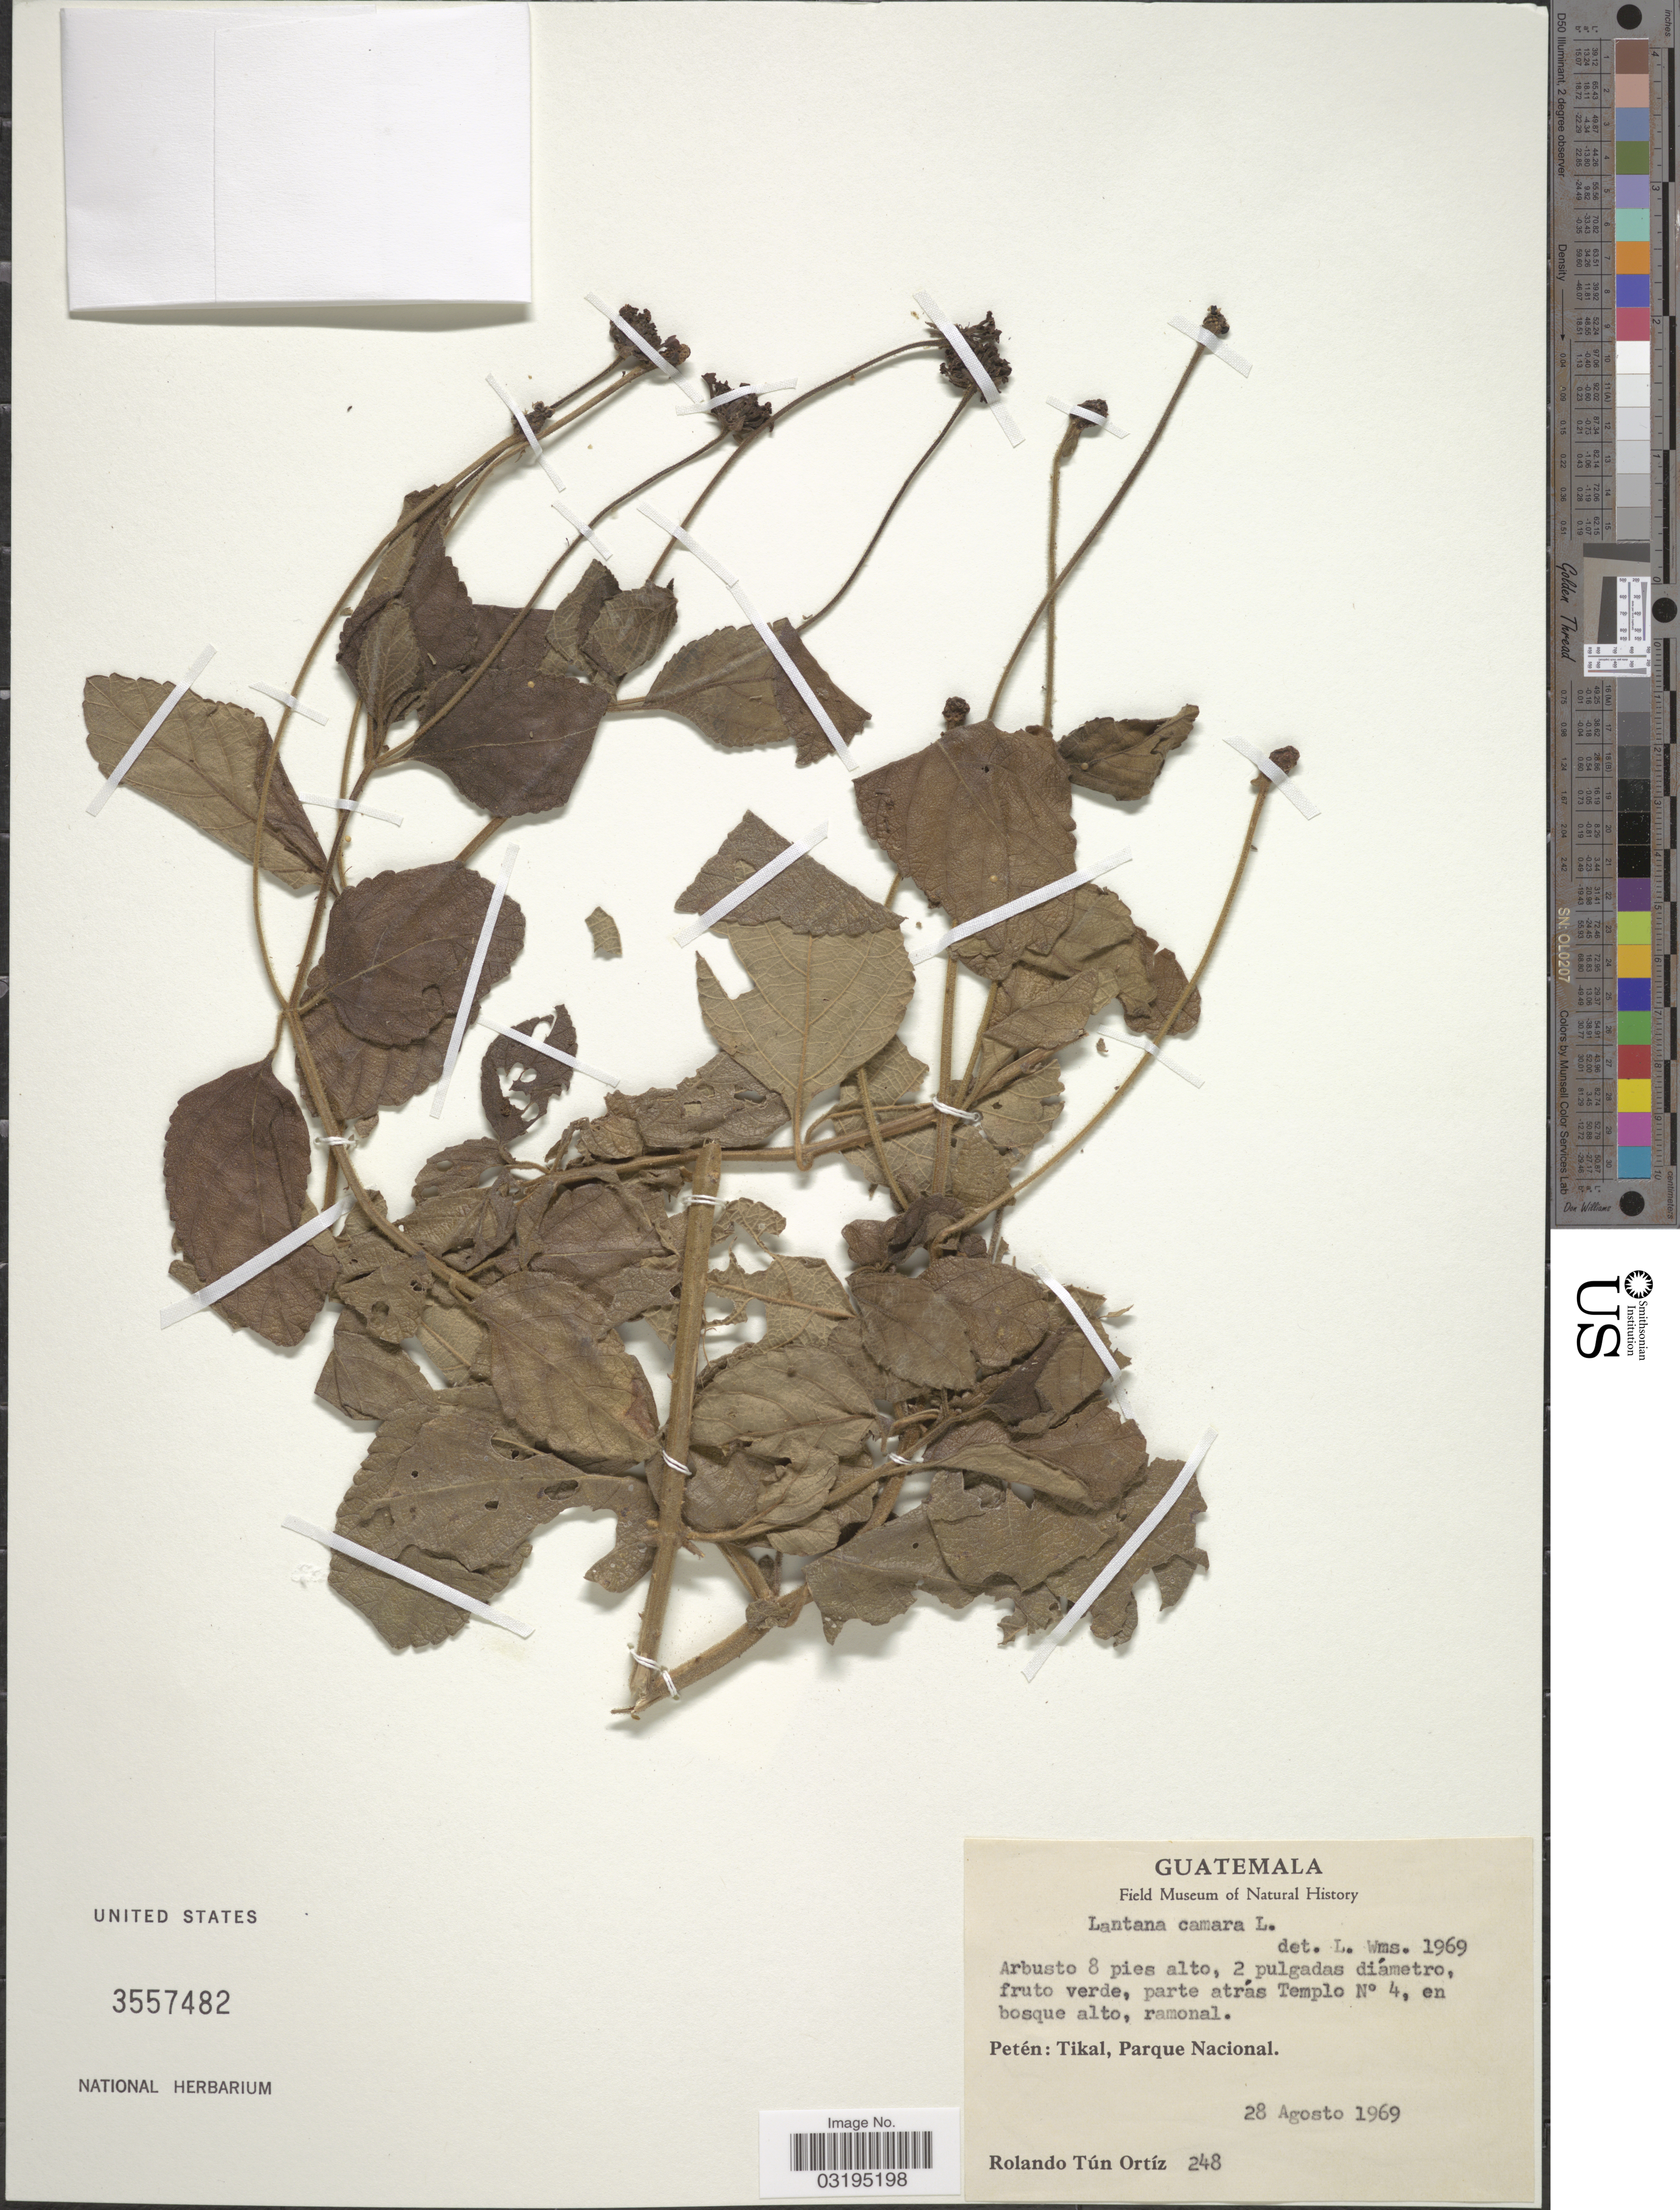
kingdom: Plantae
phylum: Tracheophyta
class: Magnoliopsida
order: Lamiales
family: Verbenaceae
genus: Lantana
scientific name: Lantana camara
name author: L.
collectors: R. Tún Ortíz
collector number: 248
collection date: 1969-08-28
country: Guatemala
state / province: El Petén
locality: Petén: Tikal, Parque Nacional.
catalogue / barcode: US 3557482